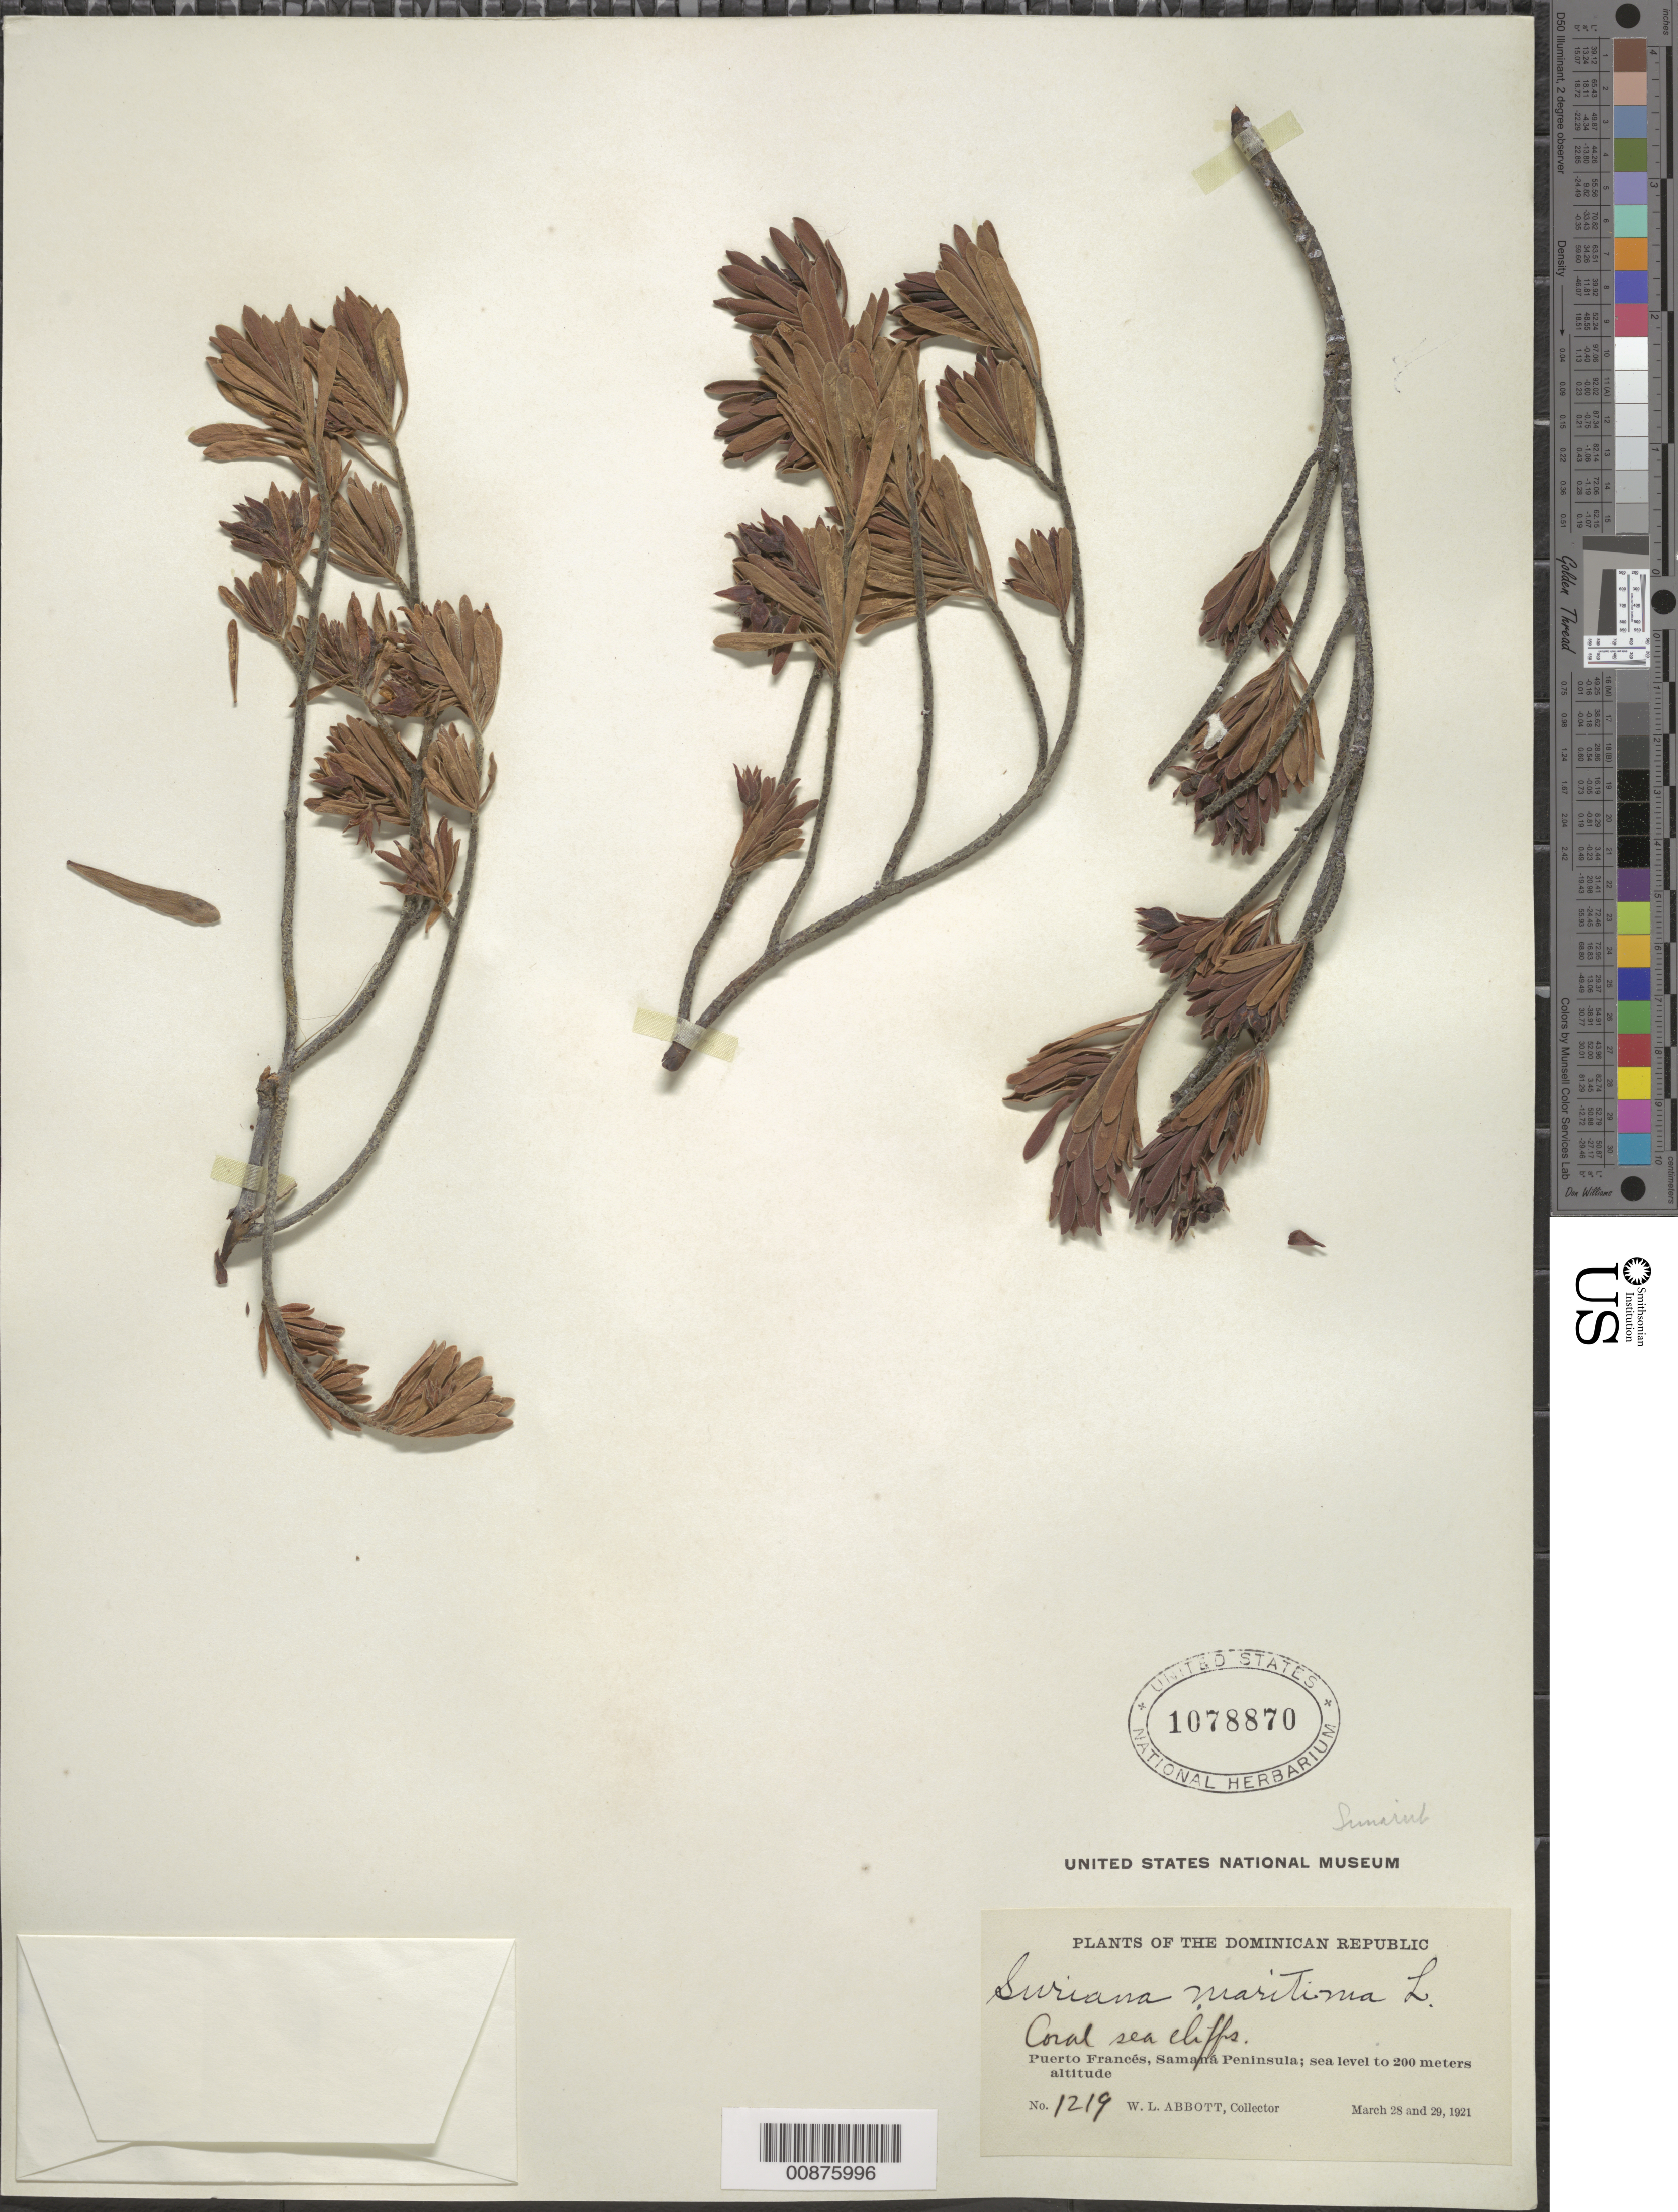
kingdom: Plantae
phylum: Tracheophyta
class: Magnoliopsida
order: Fabales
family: Surianaceae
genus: Suriana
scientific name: Suriana maritima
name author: L.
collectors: W. L. Abbott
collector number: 1219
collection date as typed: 28 Mar 1921 and 29 Mar 1921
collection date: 1921-03-28,1921-03-29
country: Dominican Republic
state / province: Samana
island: Hispaniola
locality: Puerto Francés, Samaná Peninsula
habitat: Coral sea cliffs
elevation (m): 0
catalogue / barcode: US 1078870